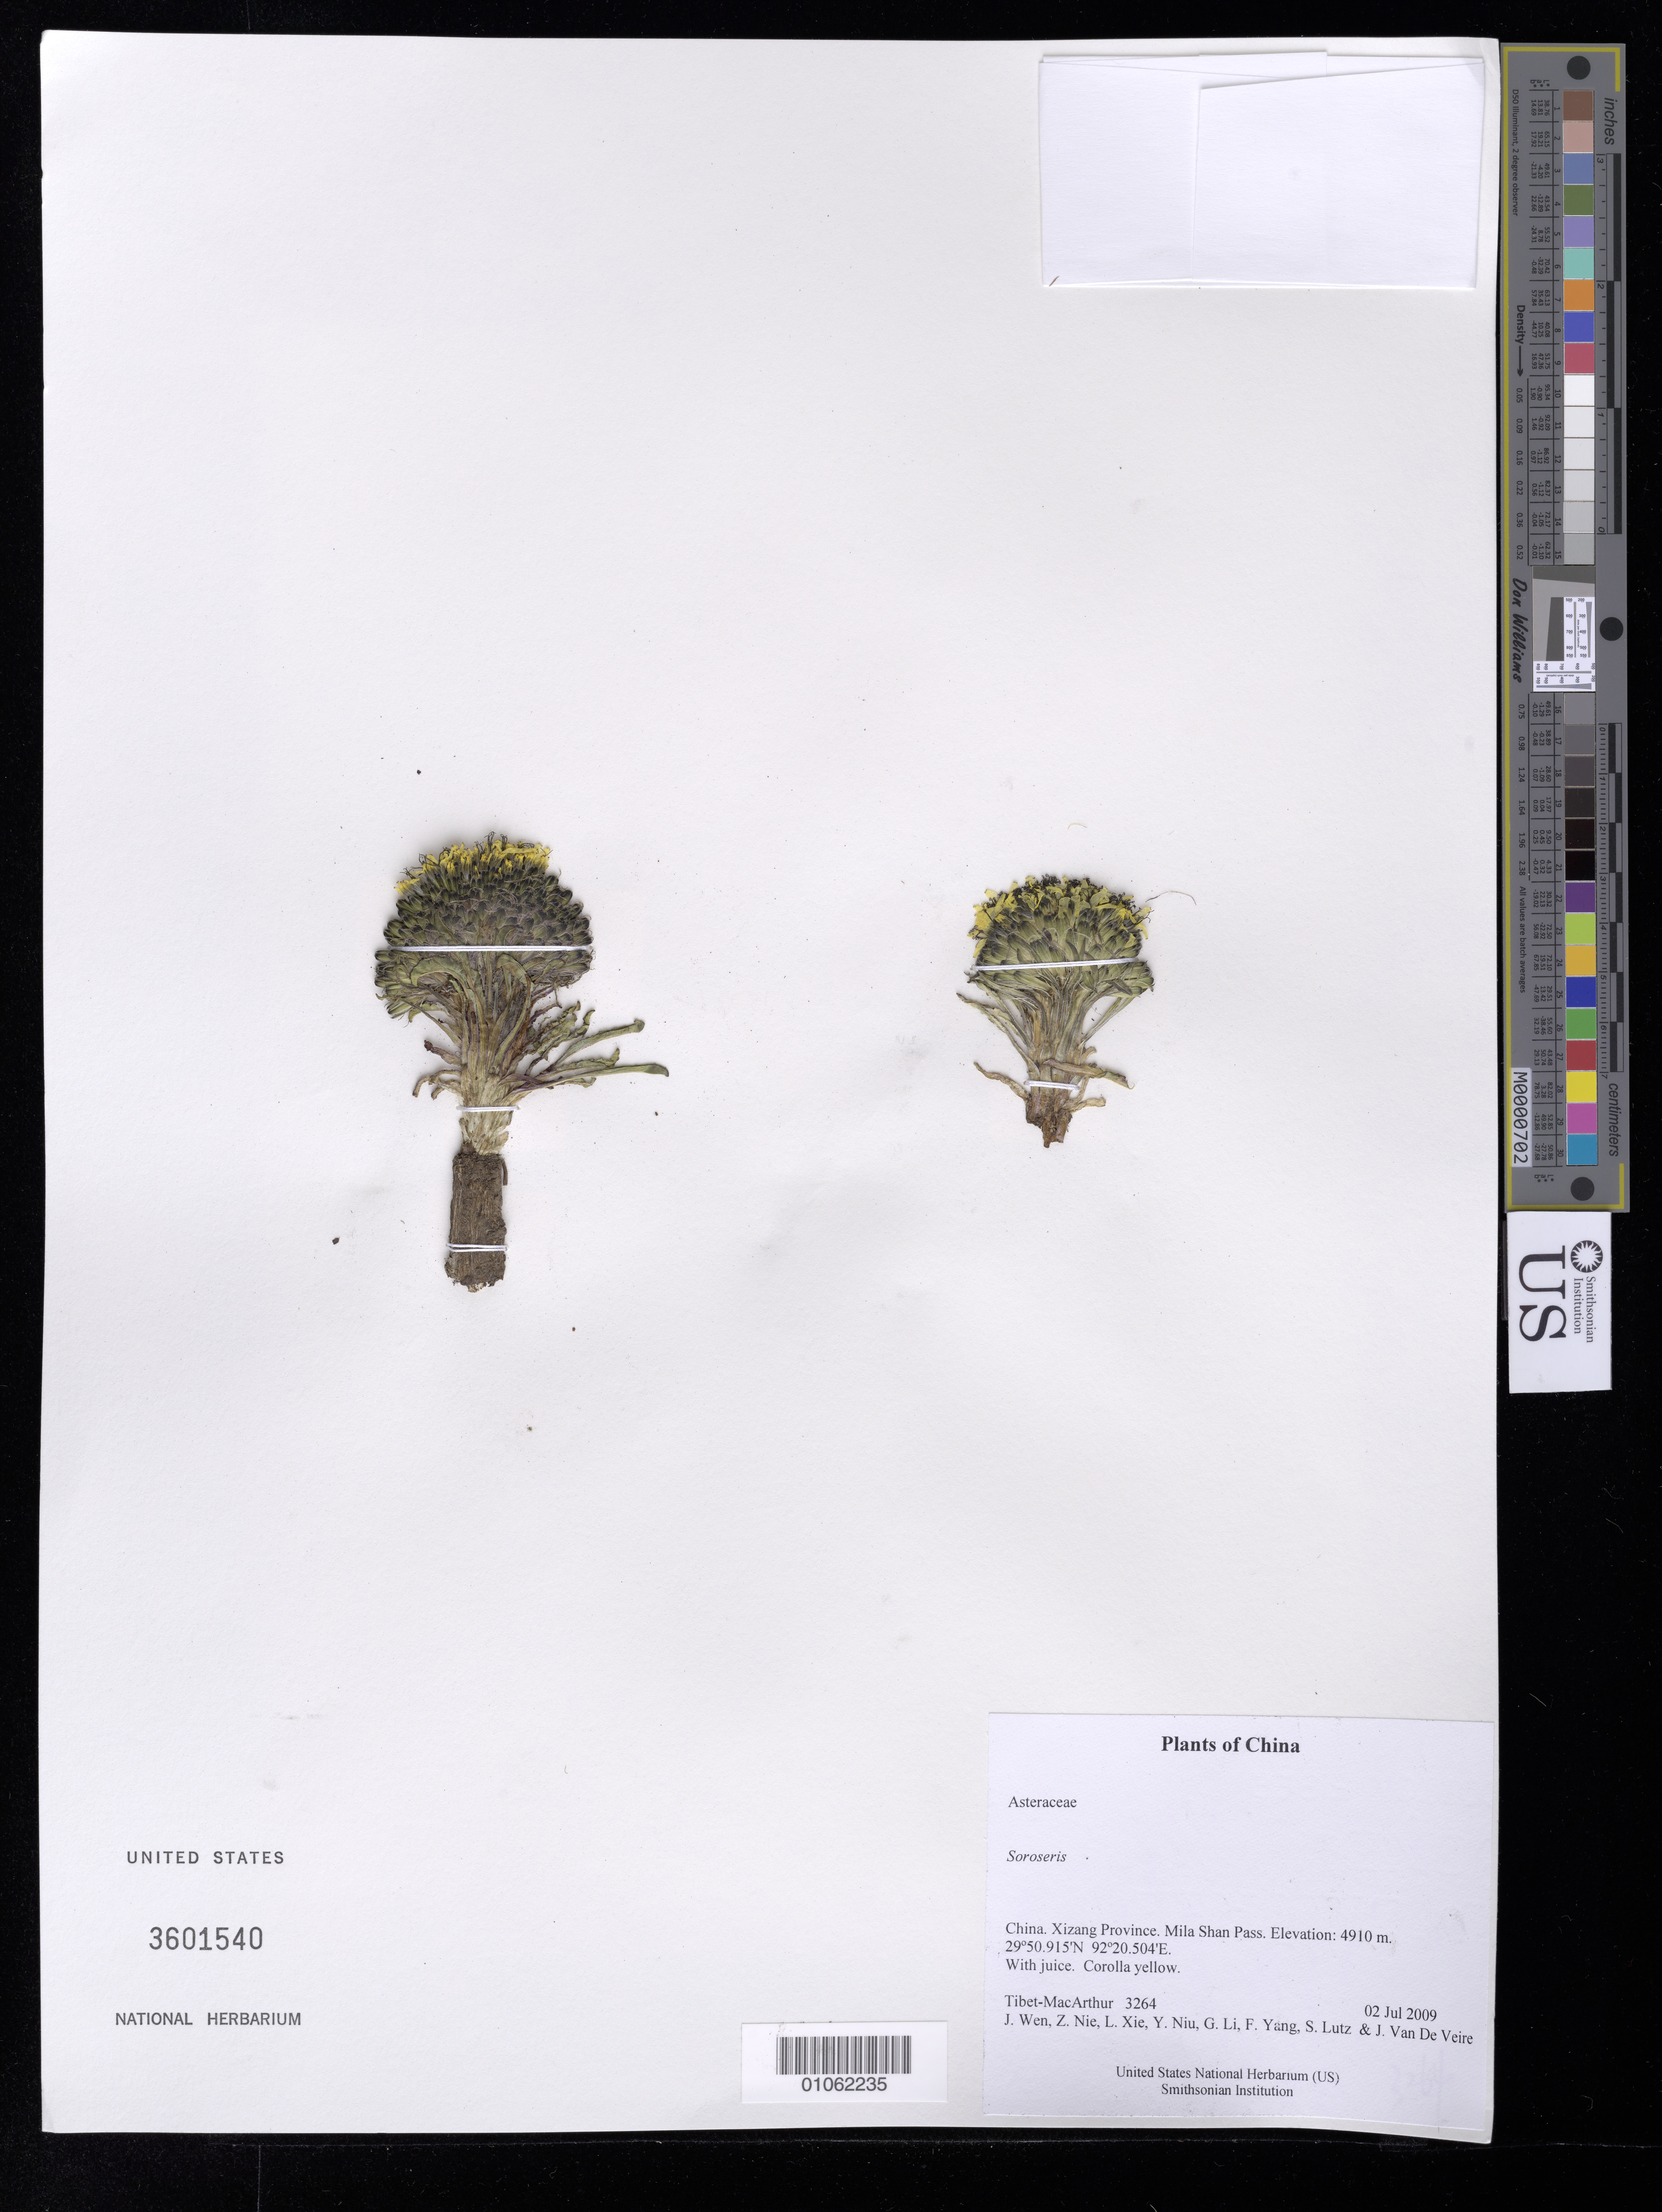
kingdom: Plantae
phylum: Tracheophyta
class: Magnoliopsida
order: Asterales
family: Asteraceae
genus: Soroseris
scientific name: Soroseris sp.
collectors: Tibet-MacArthur, J. Wen, Z. Nie, L. Xie, Y. Niu, G. Li, F. Yang, S. Lutz & J. Van De Veire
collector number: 3264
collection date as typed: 02 Jul 2009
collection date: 2009-07-02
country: China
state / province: Xizang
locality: Mila Shan Pass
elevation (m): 4910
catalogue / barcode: US 3601540